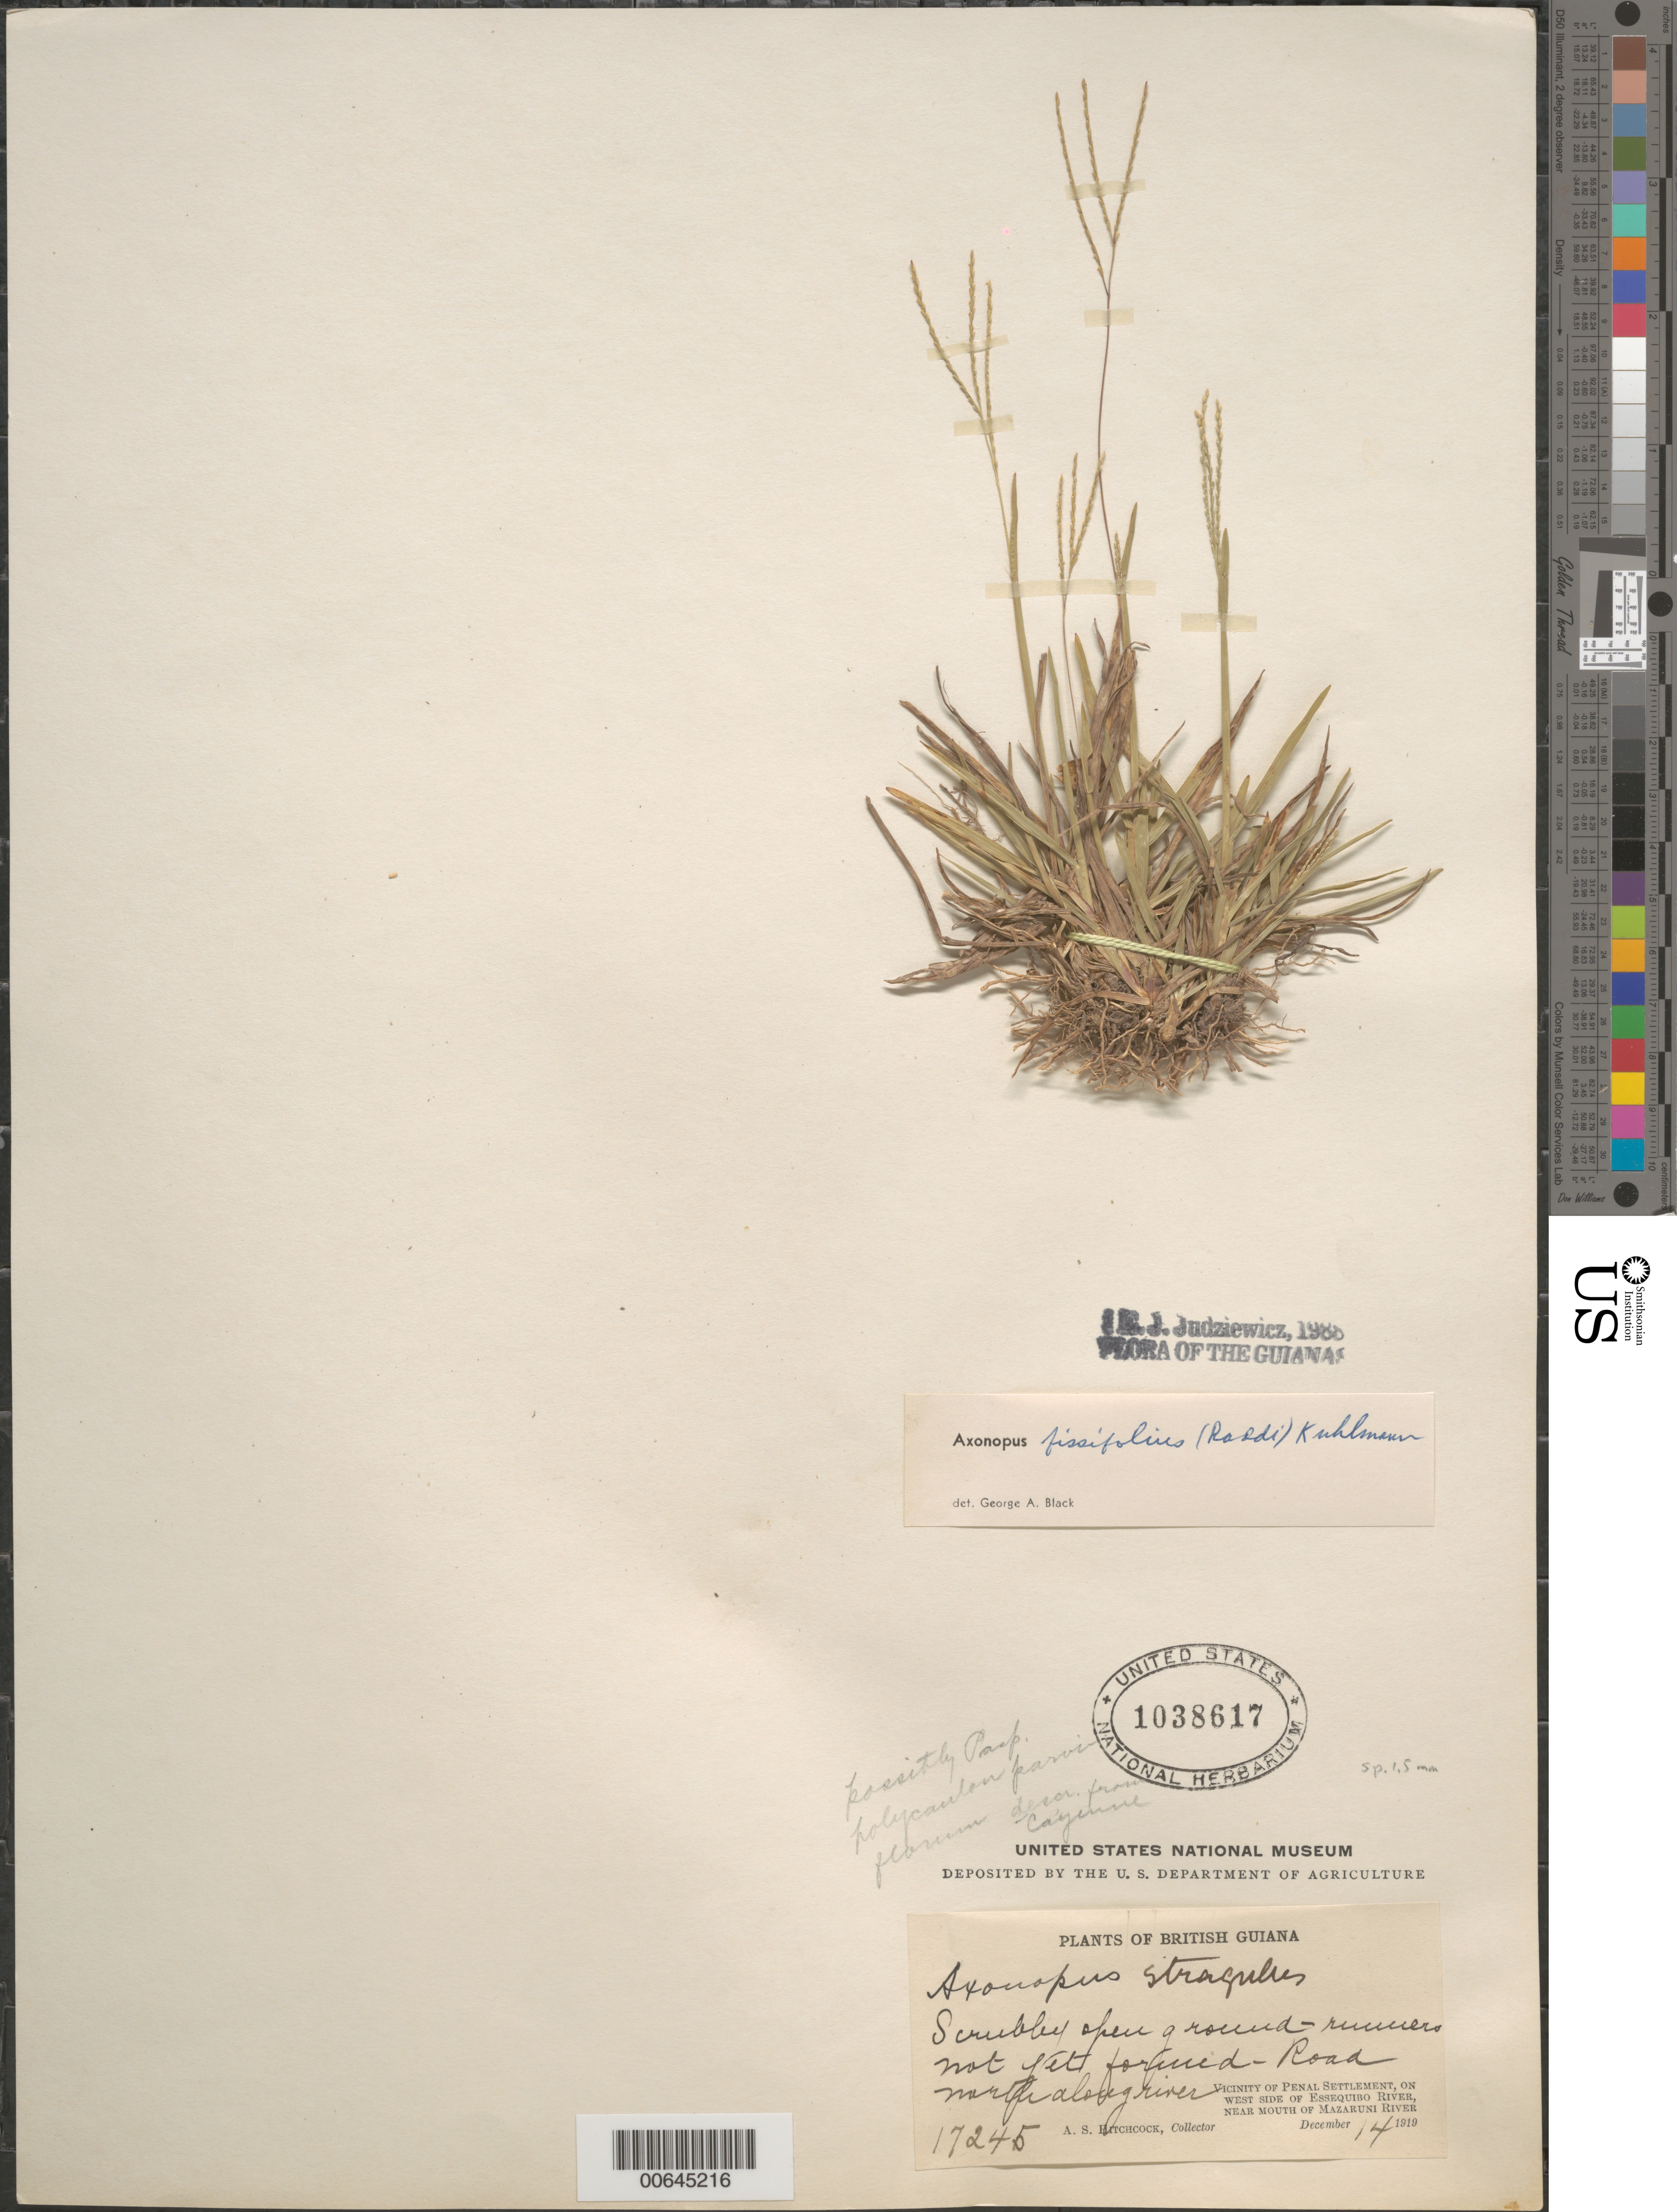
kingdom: Plantae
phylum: Tracheophyta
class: Liliopsida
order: Poales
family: Poaceae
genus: Axonopus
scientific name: Axonopus fissifolius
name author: (Raddi) Kuhlm.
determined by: Judziewicz, E. J.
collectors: A. S. Hitchcock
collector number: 17245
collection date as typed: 14-Dec-19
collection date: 1919-12-14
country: Guyana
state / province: Cuyuni-Mazaruni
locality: Penal Settlement, on W side of Essequibo River, near mouth of Mazaruni River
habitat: Scrubby open round-runners not yet formed road, N along river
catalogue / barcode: US 1038617